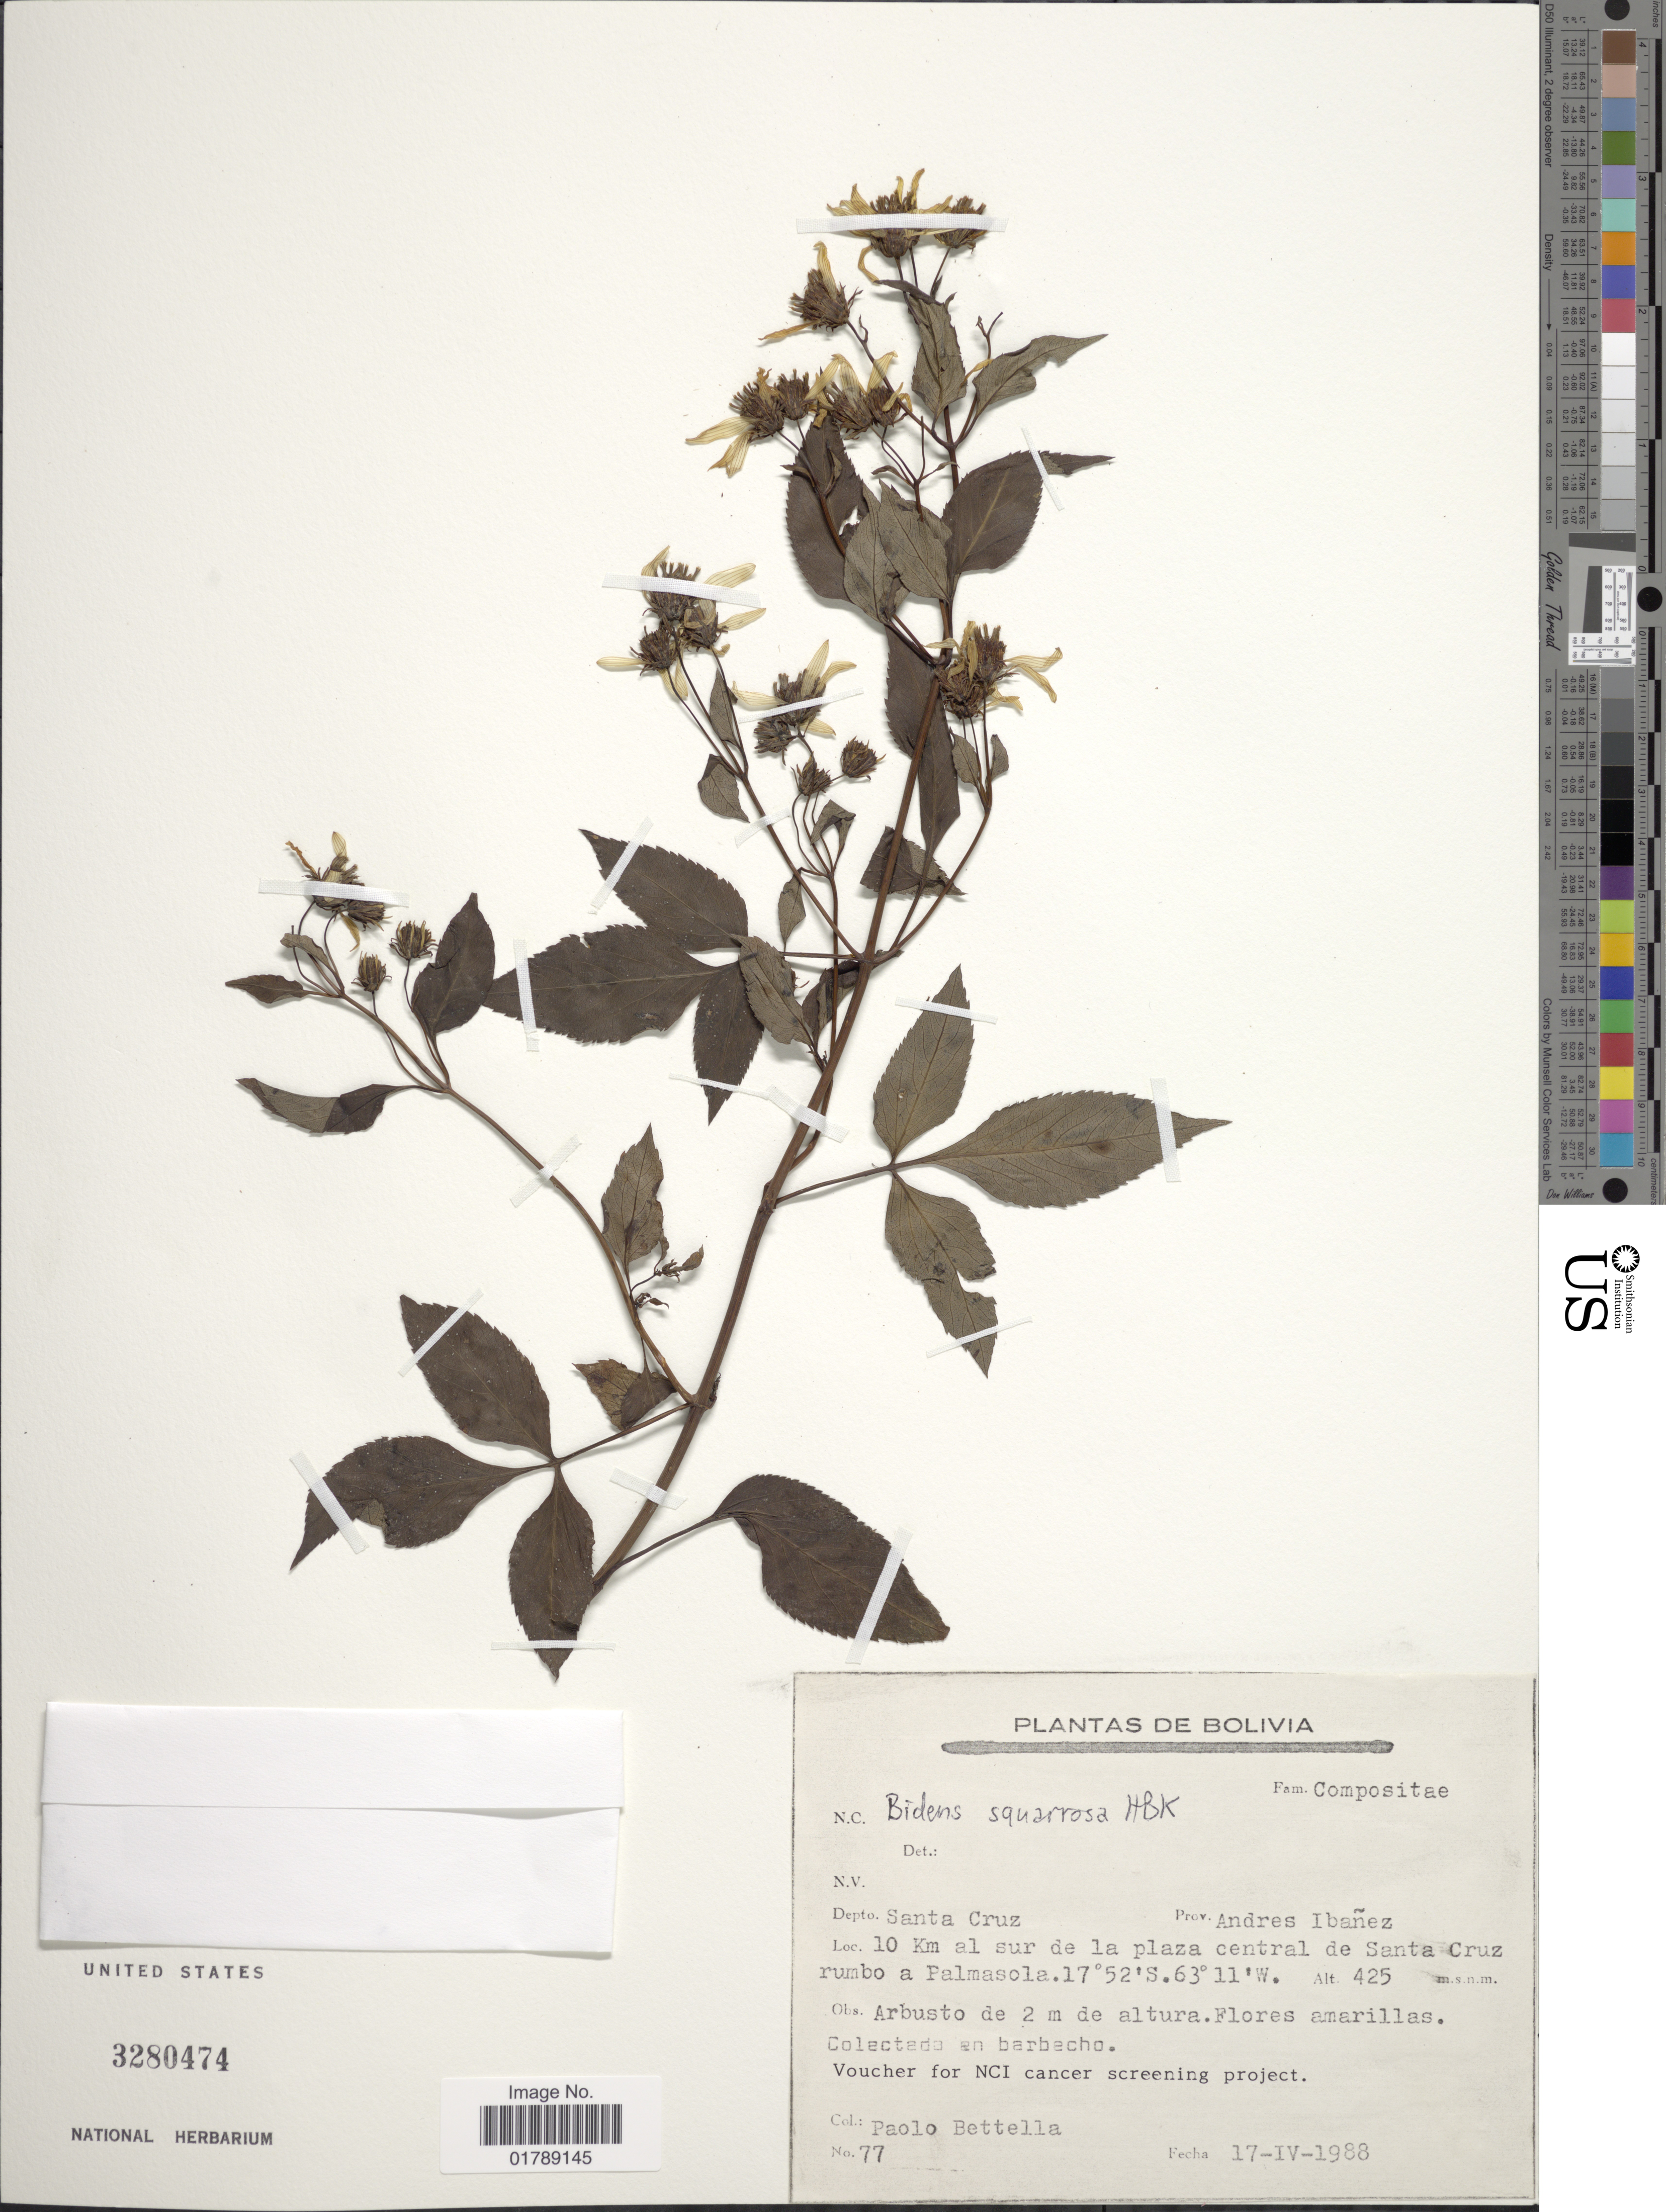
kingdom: Plantae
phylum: Tracheophyta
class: Magnoliopsida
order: Asterales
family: Asteraceae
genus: Bidens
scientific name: Bidens squarrosa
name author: Kunth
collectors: P. Bettella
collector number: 77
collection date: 1988-04-17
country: Bolivia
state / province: Santa Cruz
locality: Prov. Andres Ibañez. 10 Km al sur de la plaza central de Santa Cruz rumbo a Palmasola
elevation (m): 425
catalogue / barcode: US 3280474